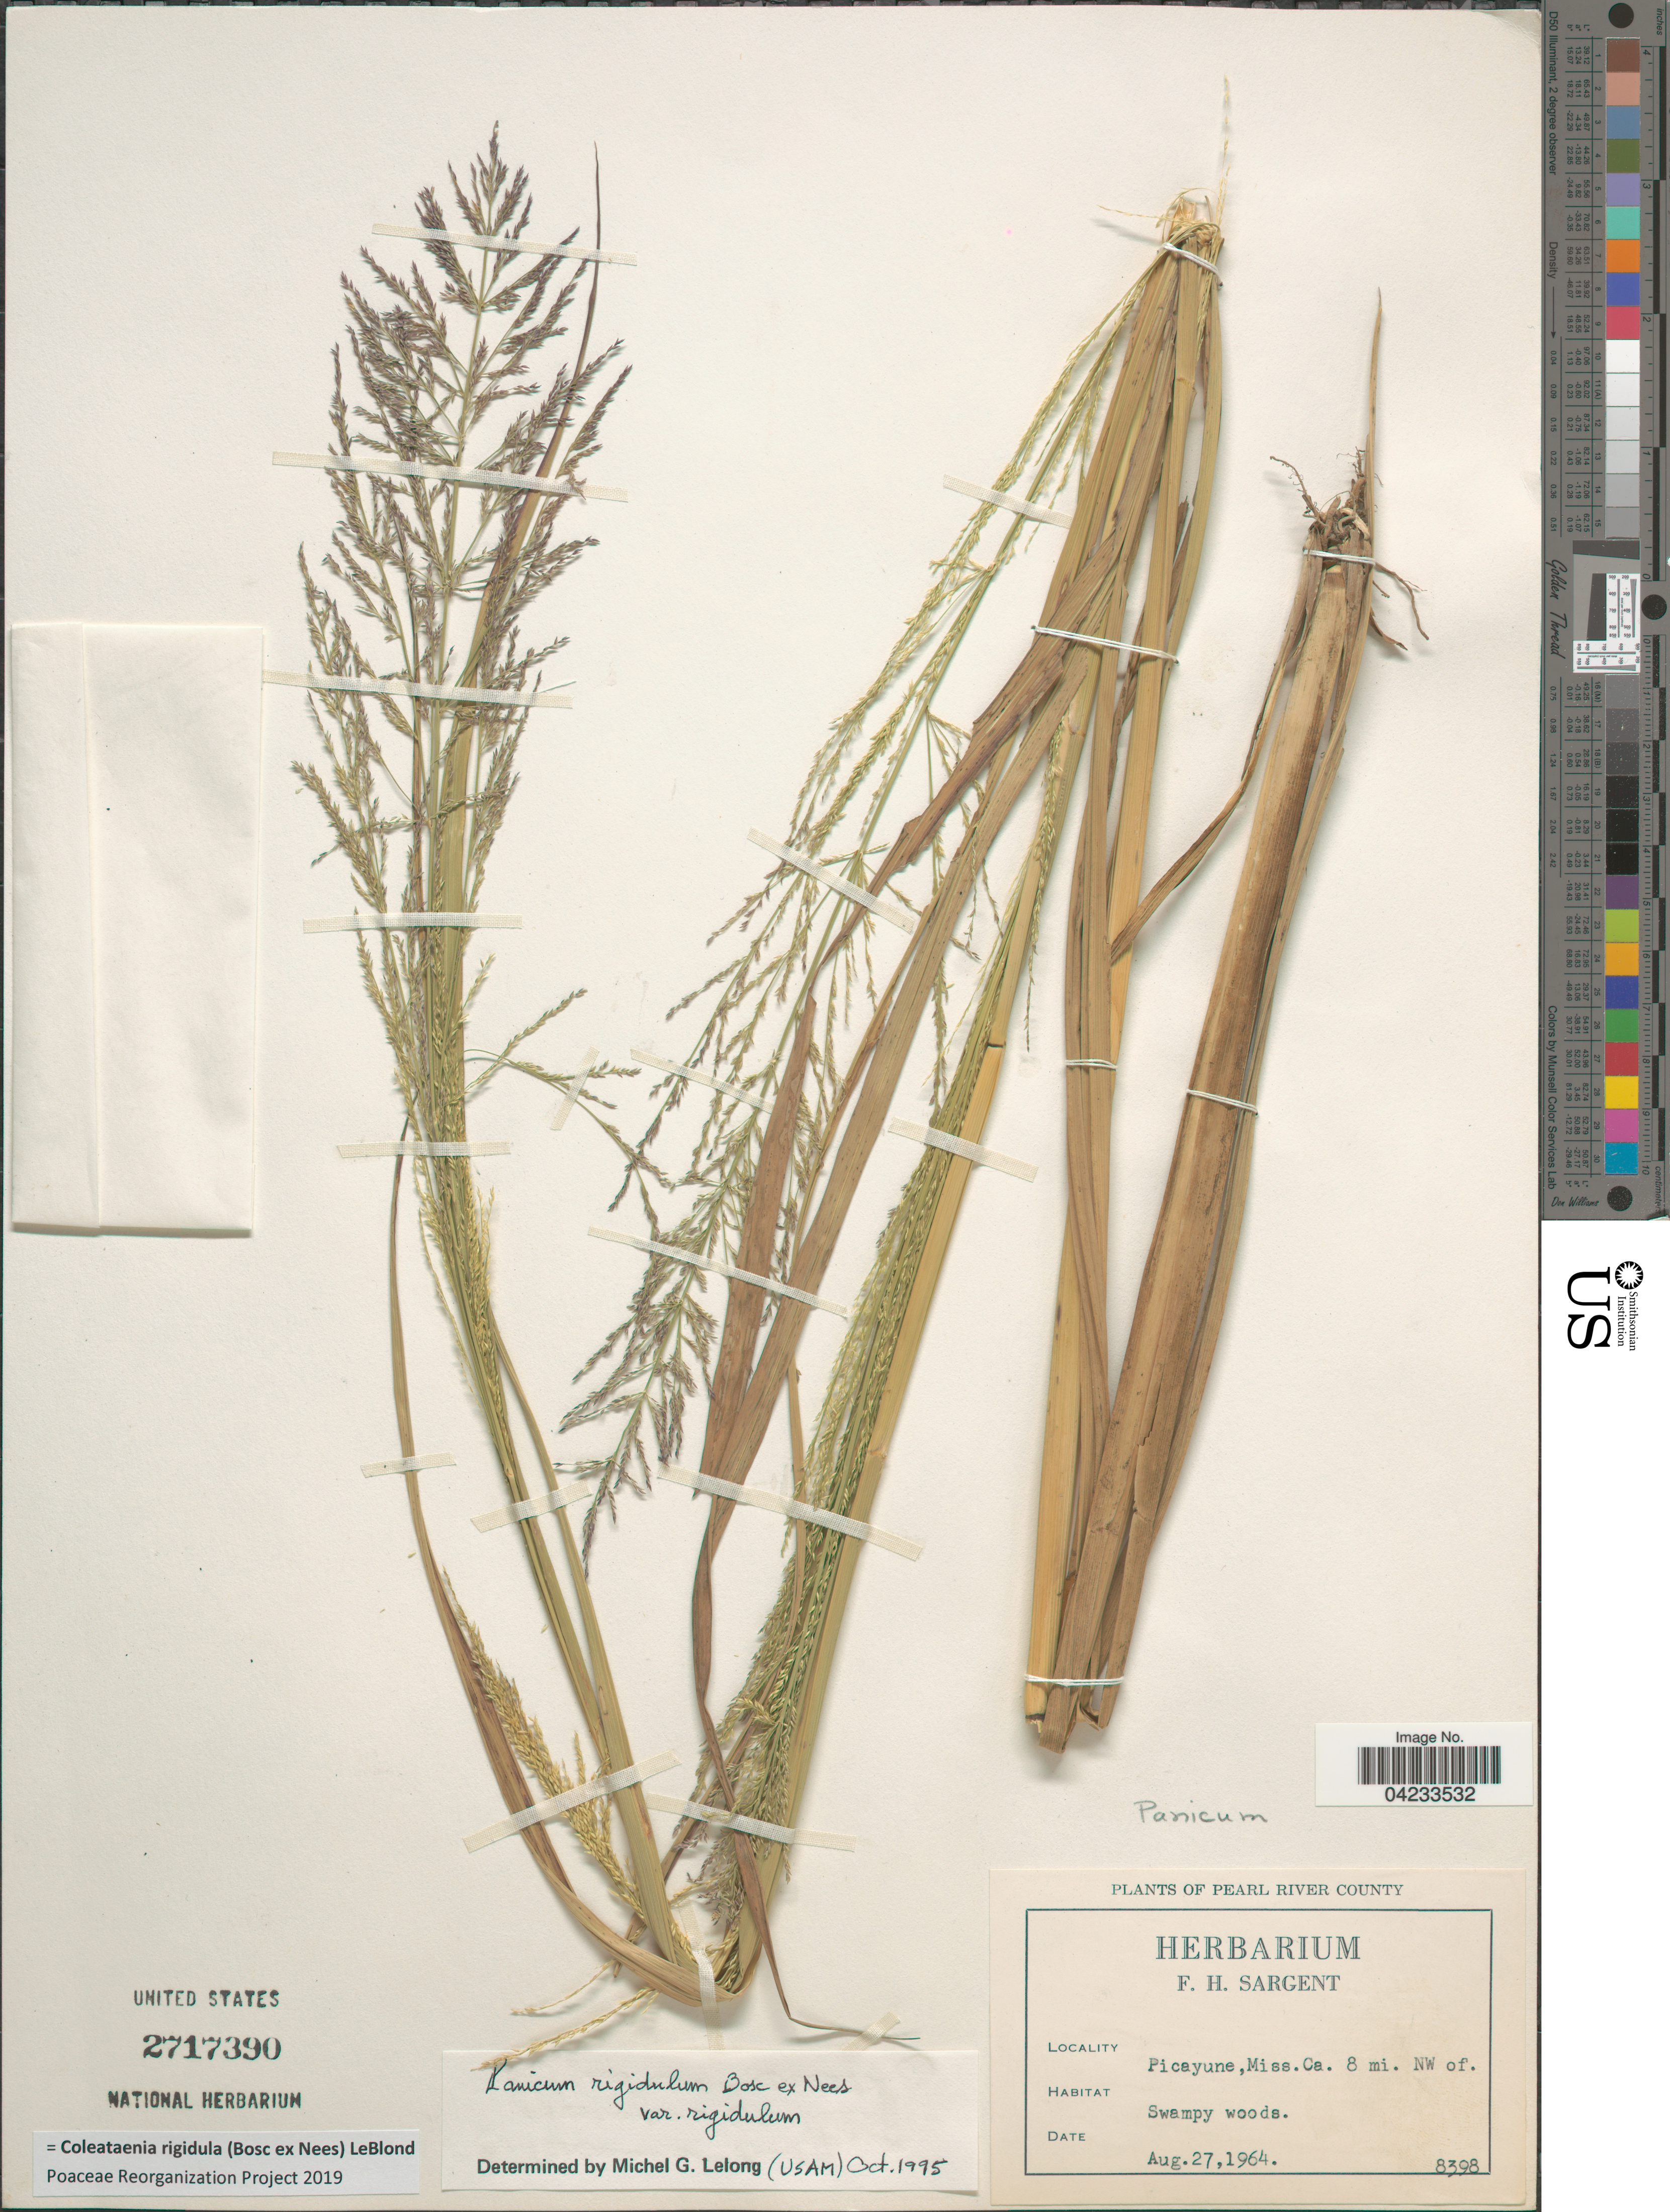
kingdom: Plantae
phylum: Tracheophyta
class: Liliopsida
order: Poales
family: Poaceae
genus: Coleataenia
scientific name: Coleataenia rigidula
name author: (Bosc ex Nees) LeBlond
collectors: F. H. Sargent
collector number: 8398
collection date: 1964-08-27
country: United States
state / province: Mississippi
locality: Pearl River County. Picayune, Ca. 8 mi, NW of.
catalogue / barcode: US 2717390